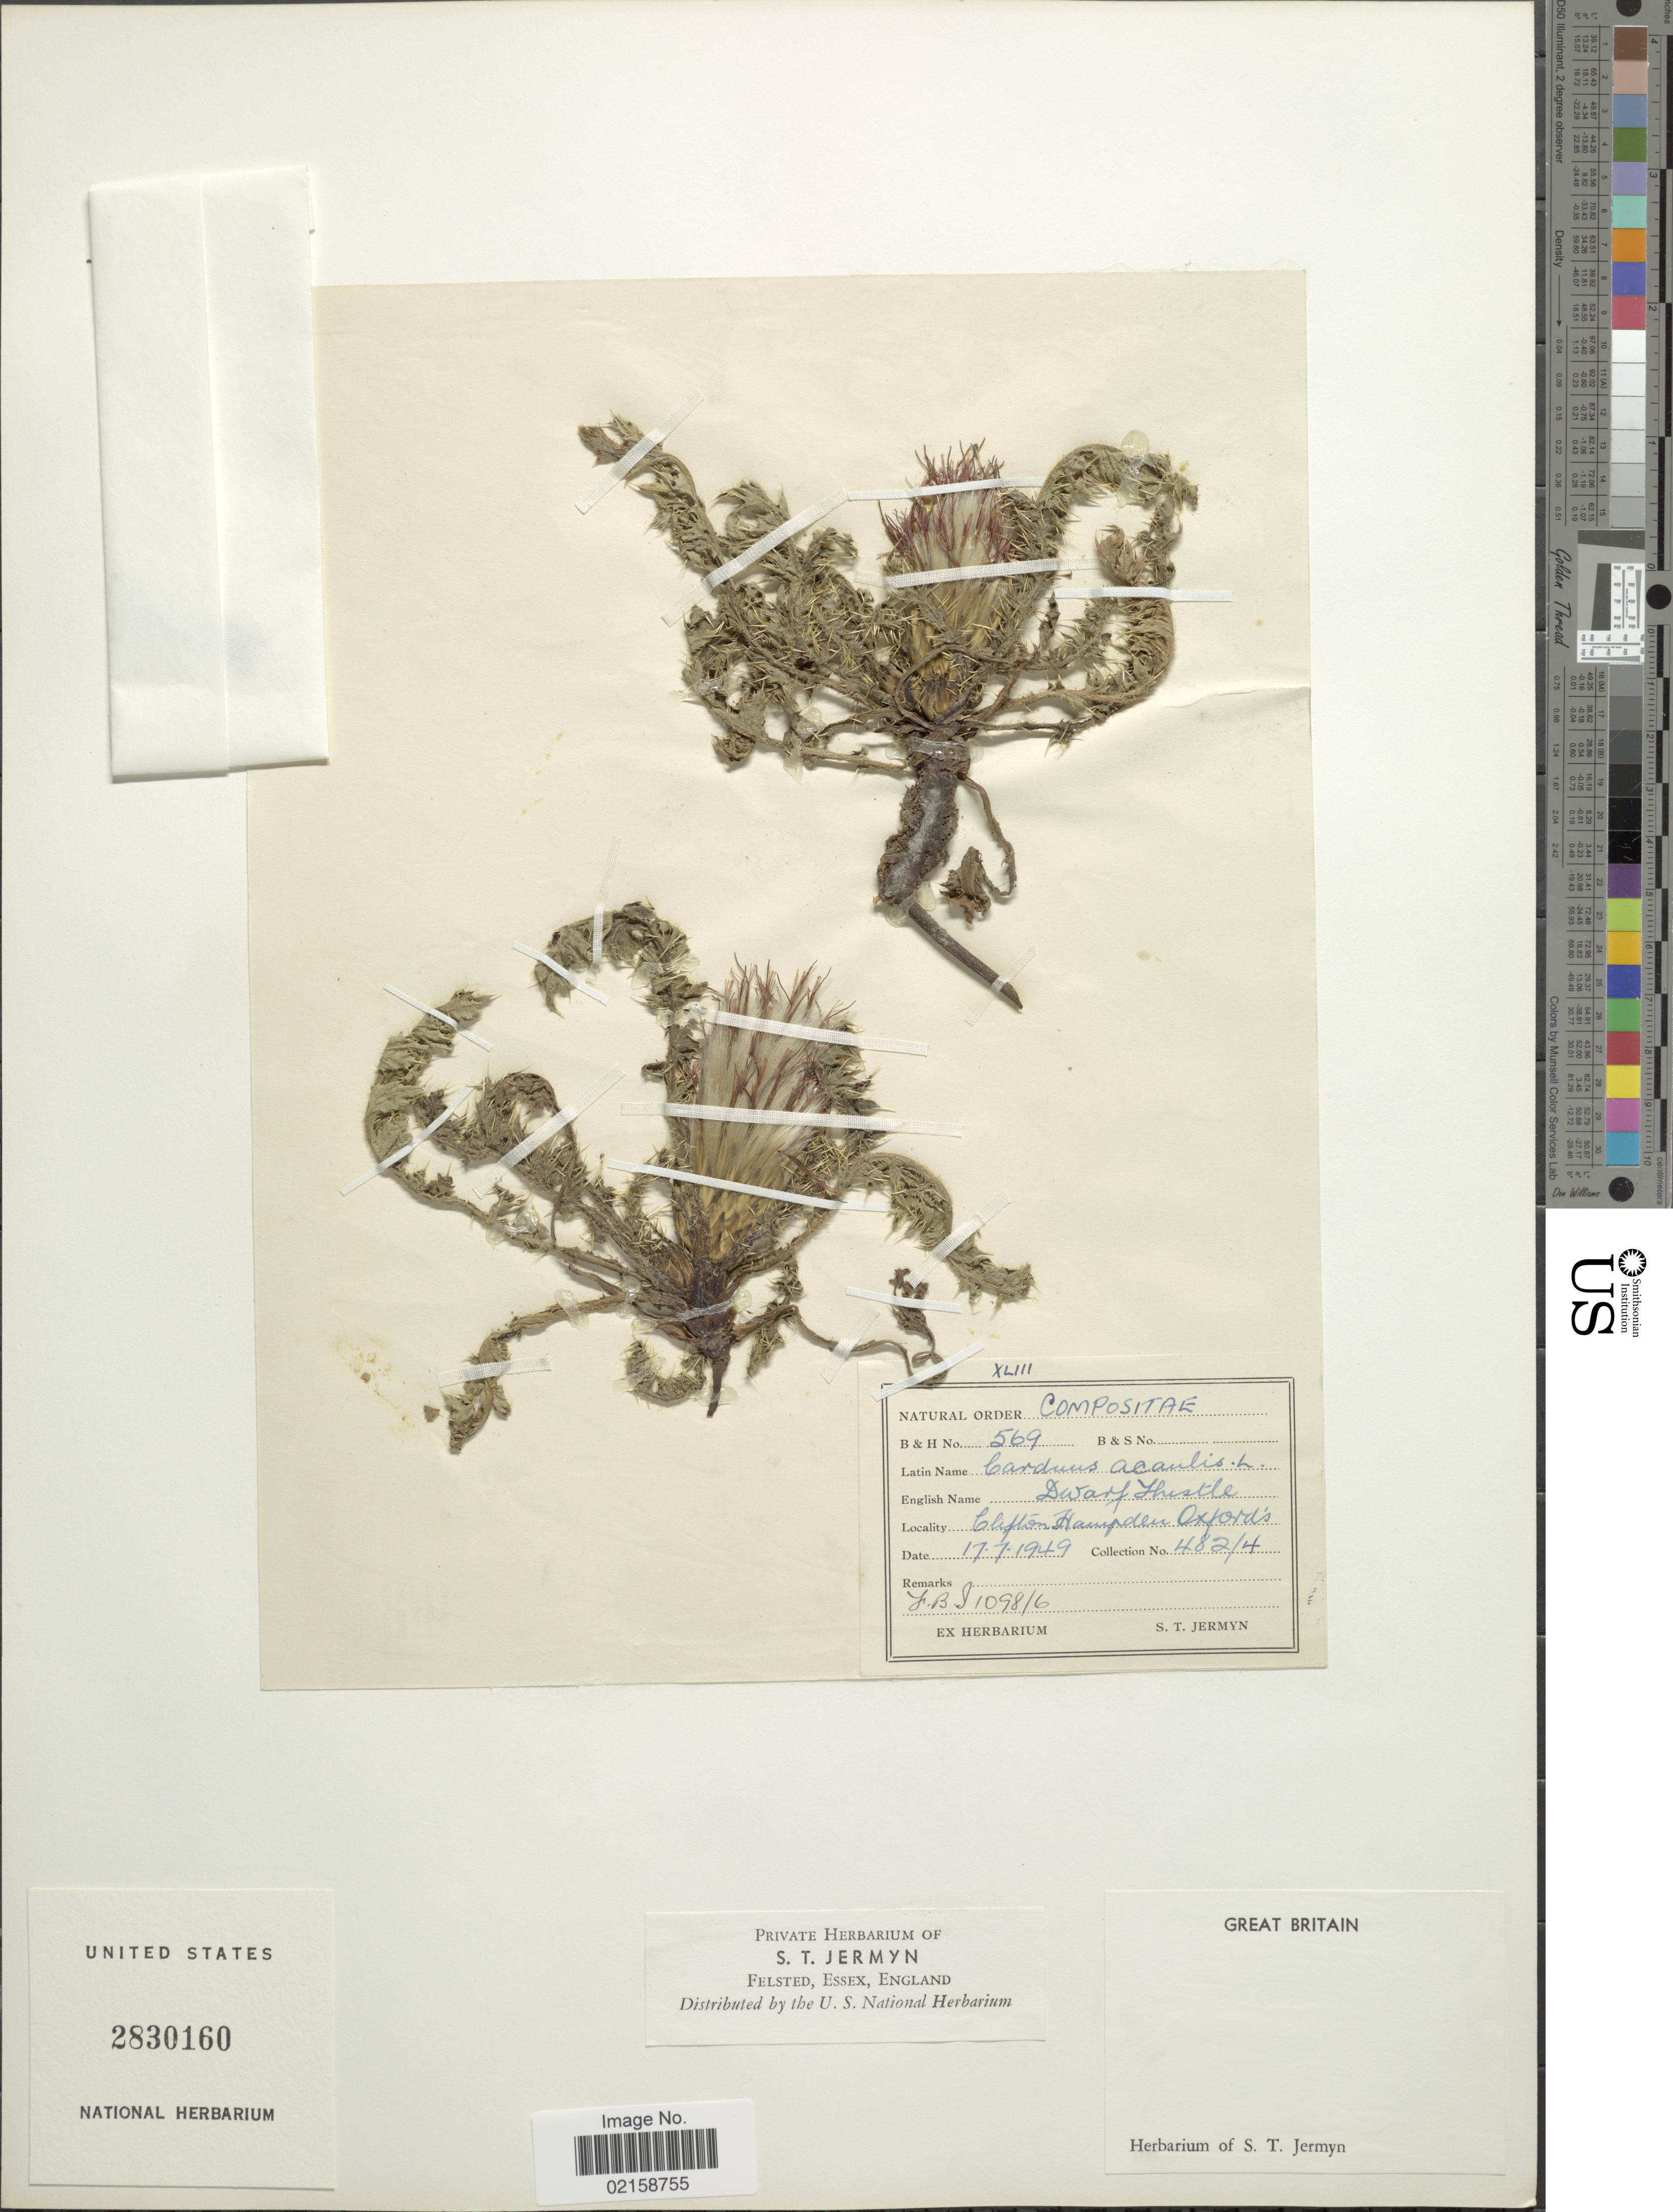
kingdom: Plantae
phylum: Tracheophyta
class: Magnoliopsida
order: Asterales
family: Asteraceae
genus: Cirsium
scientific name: Cirsium acaule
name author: (L.) Scop.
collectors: S. Jermyn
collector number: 482/4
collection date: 1949-07-17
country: United Kingdom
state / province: England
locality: Clifton Hampden Oxford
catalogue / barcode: US 2830160